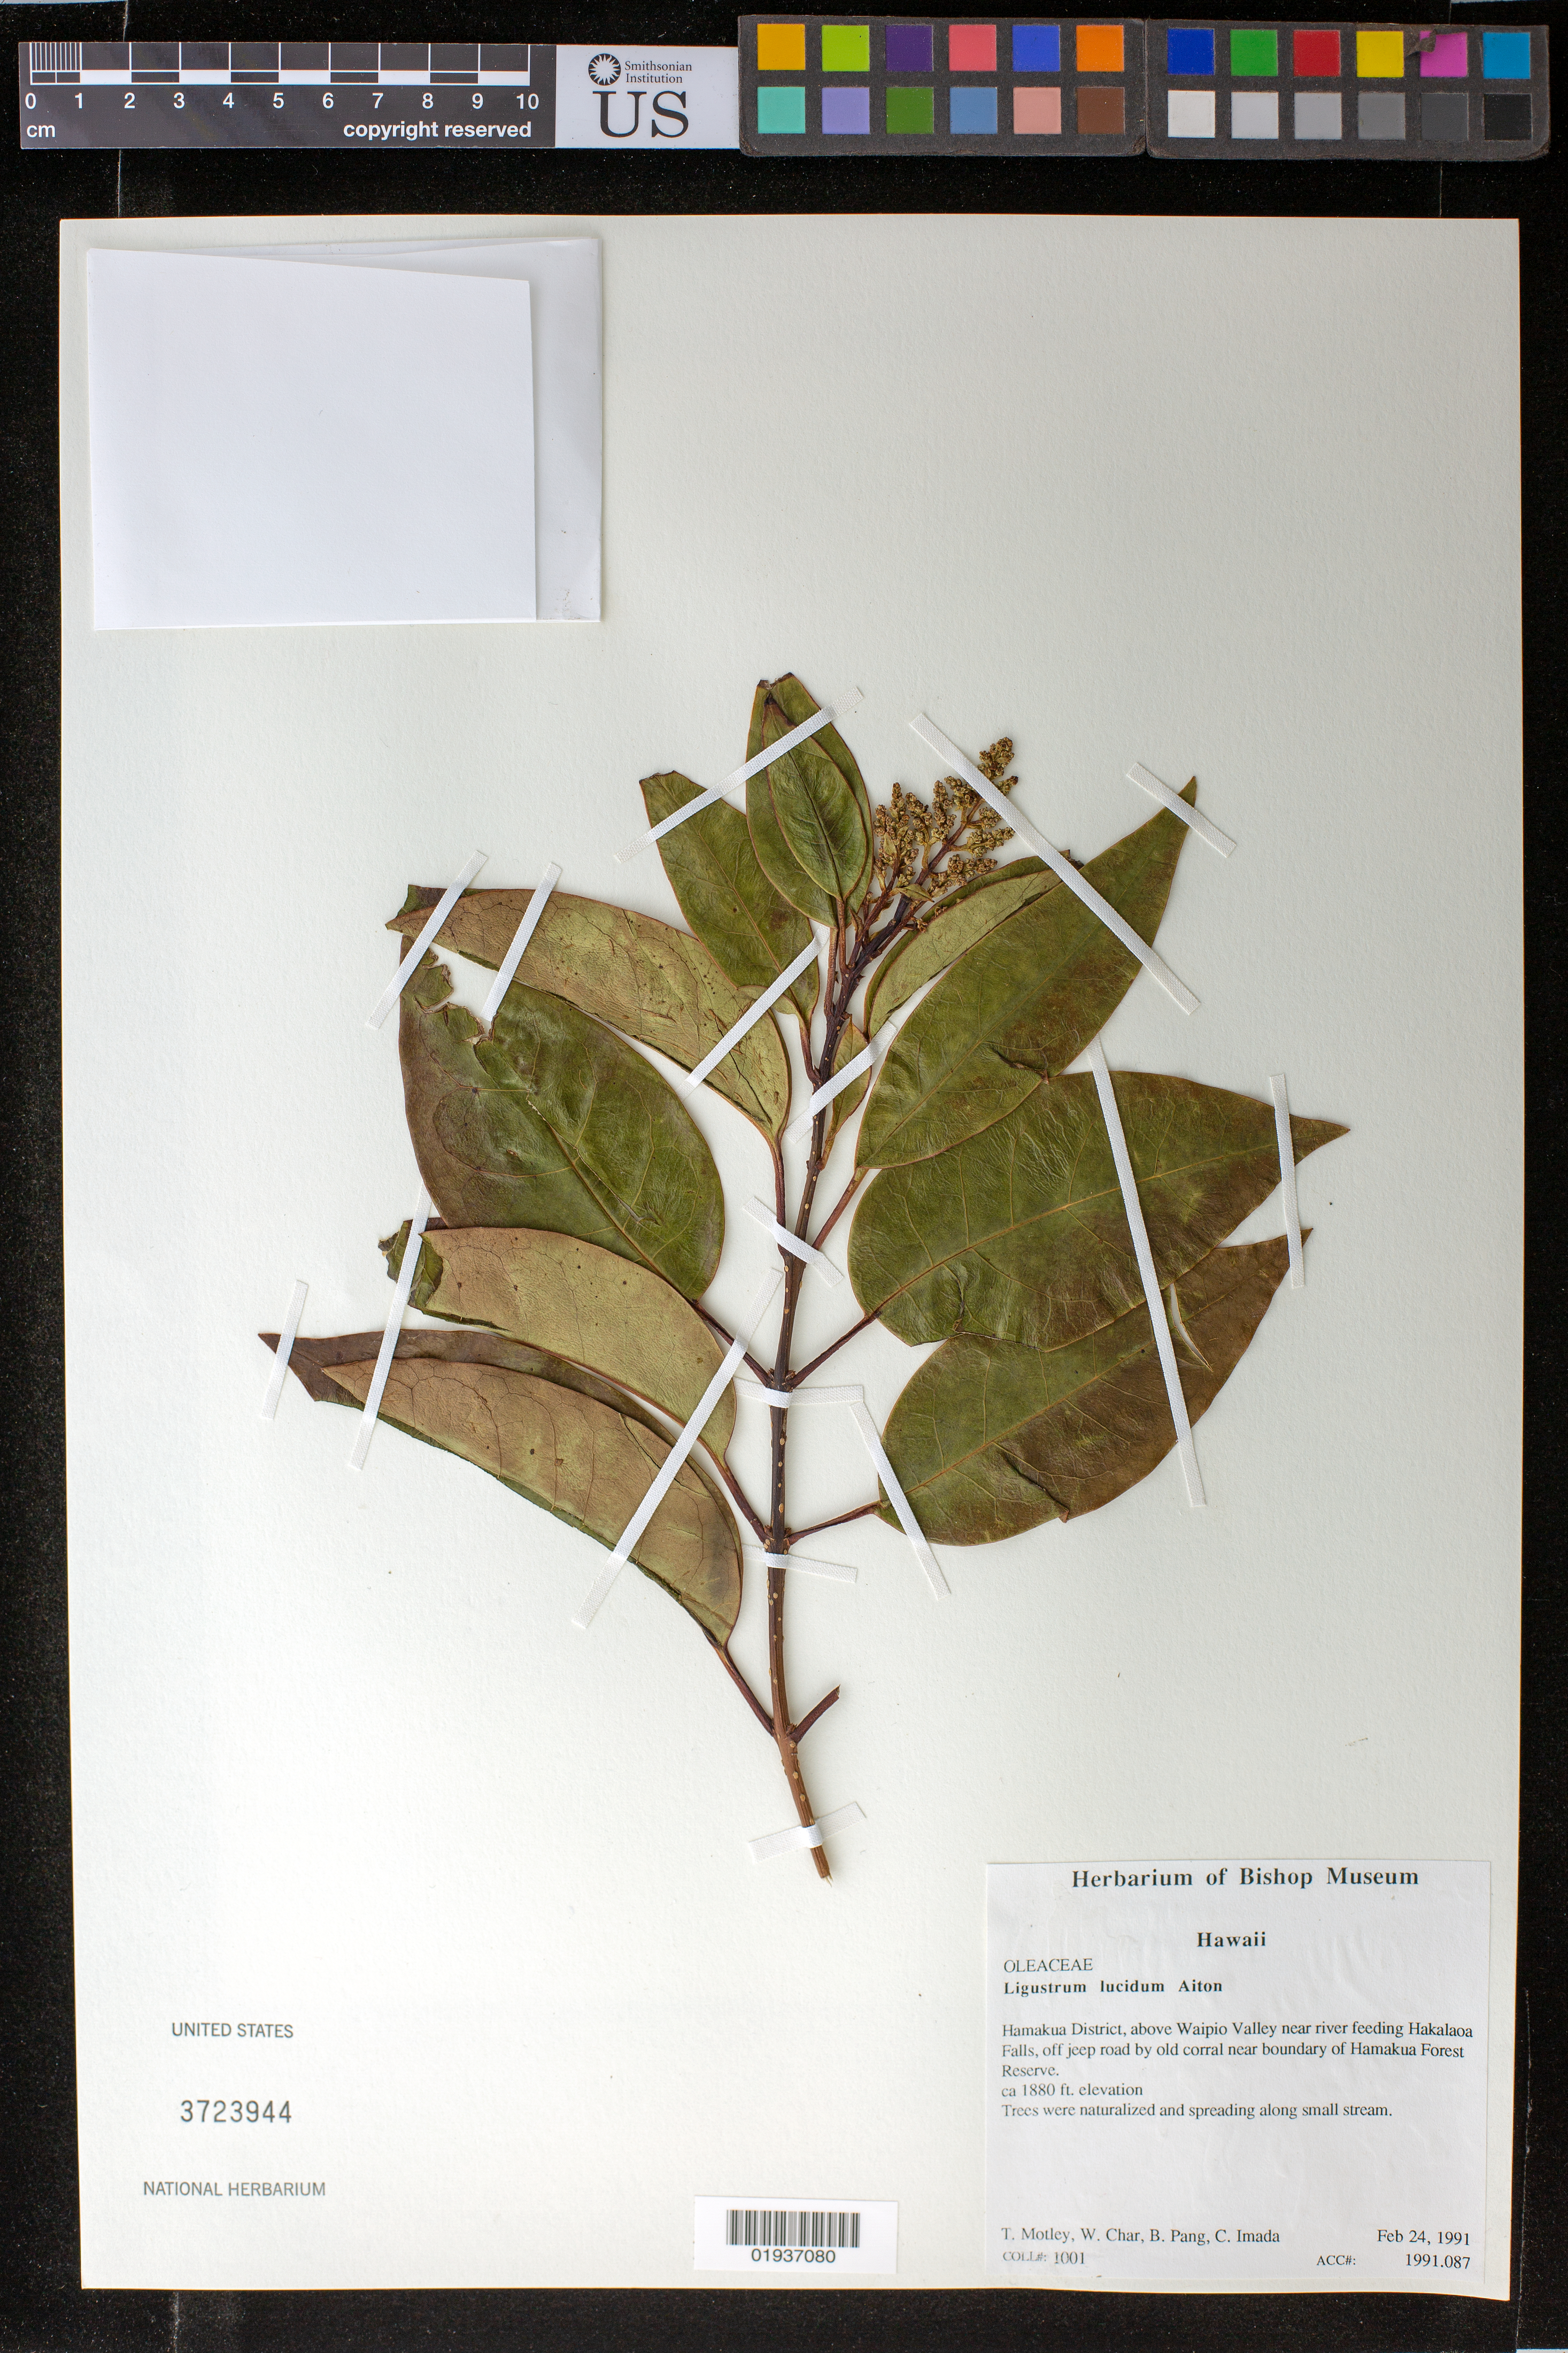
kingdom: Plantae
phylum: Tracheophyta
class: Magnoliopsida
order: Lamiales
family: Oleaceae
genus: Ligustrum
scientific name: Ligustrum lucidum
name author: W.T. Aiton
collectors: W. Char, B. Pang & C. Imada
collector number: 1001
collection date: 1991-02-24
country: United States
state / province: Hawaii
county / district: Hawaii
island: Hawaii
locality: Hamakua District, above Waipio Valley, near river feeding Hakalaoa Falls, off jeep road by old corral near boundary of Hamakua Forest Reserve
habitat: Along small stream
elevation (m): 573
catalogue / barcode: US 3723944